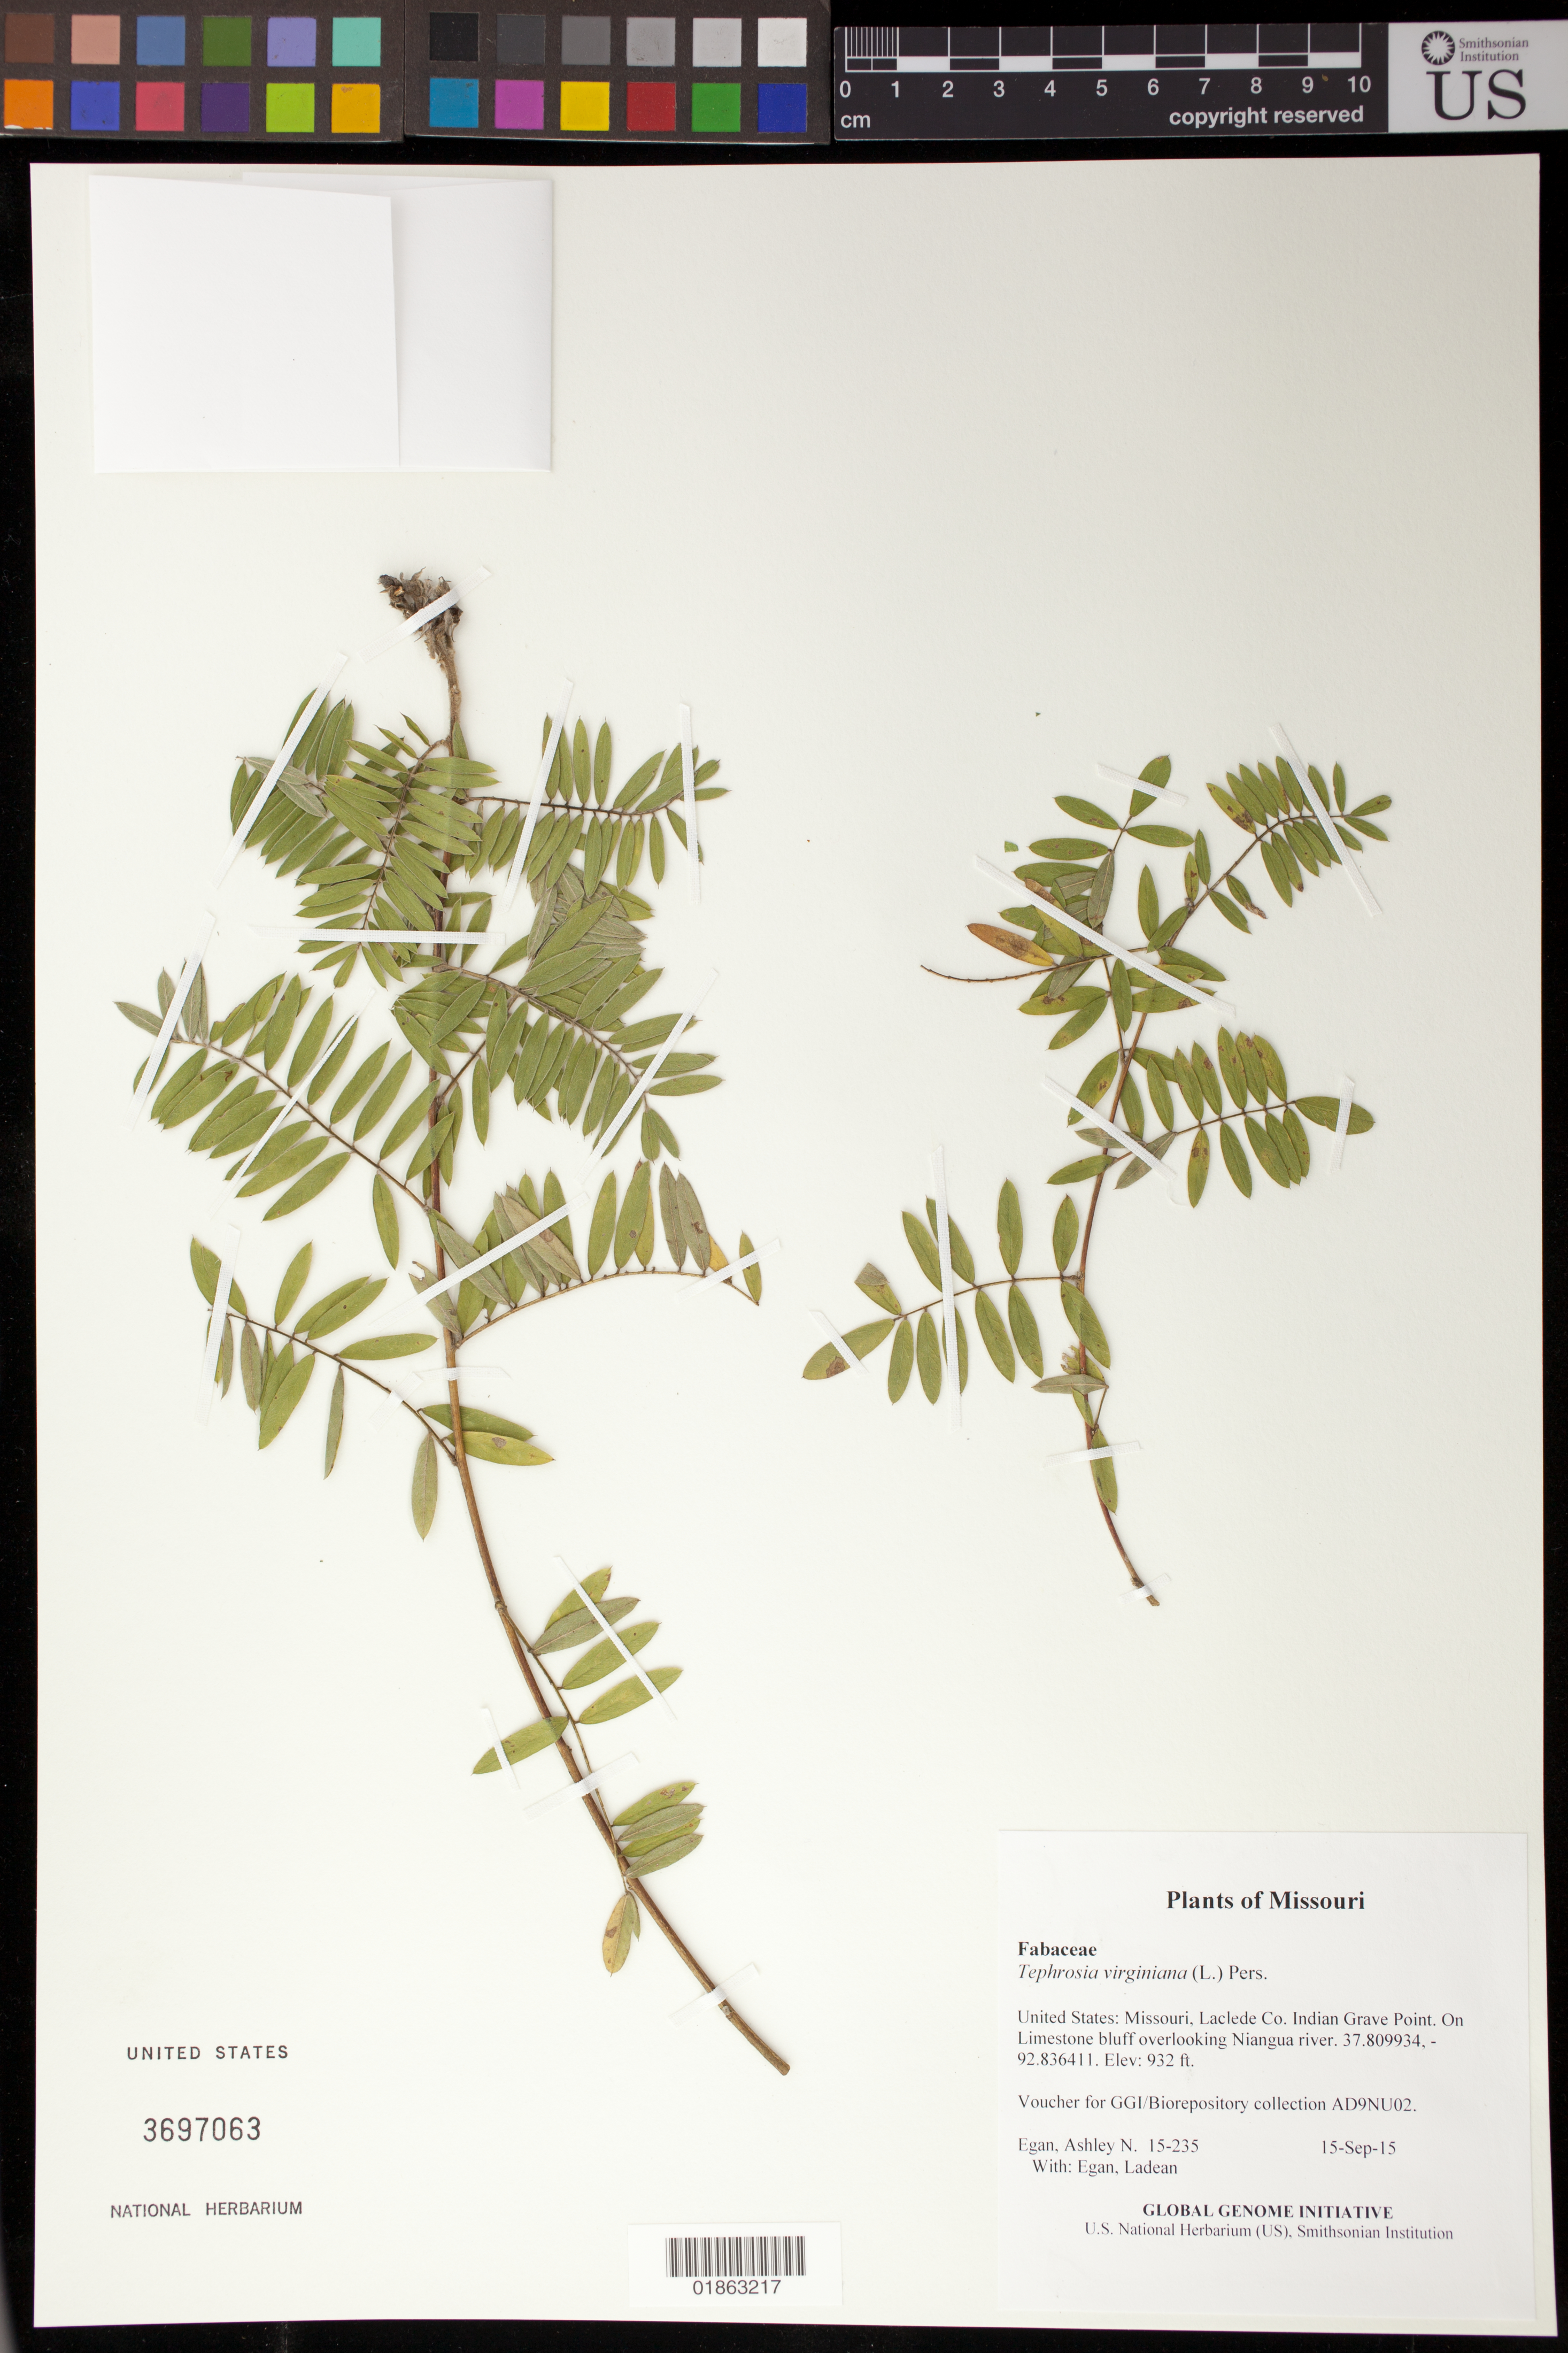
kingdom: Plantae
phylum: Tracheophyta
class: Magnoliopsida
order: Fabales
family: Fabaceae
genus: Tephrosia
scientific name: Tephrosia virginiana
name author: (L.) Pers.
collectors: A. N. Egan & L. Egan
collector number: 15-235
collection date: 2015-09-15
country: United States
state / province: Missouri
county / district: Laclede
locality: Indian Grave Point. On Limestone bluff overlooking Niangua river.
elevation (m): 284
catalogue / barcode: US 3697063